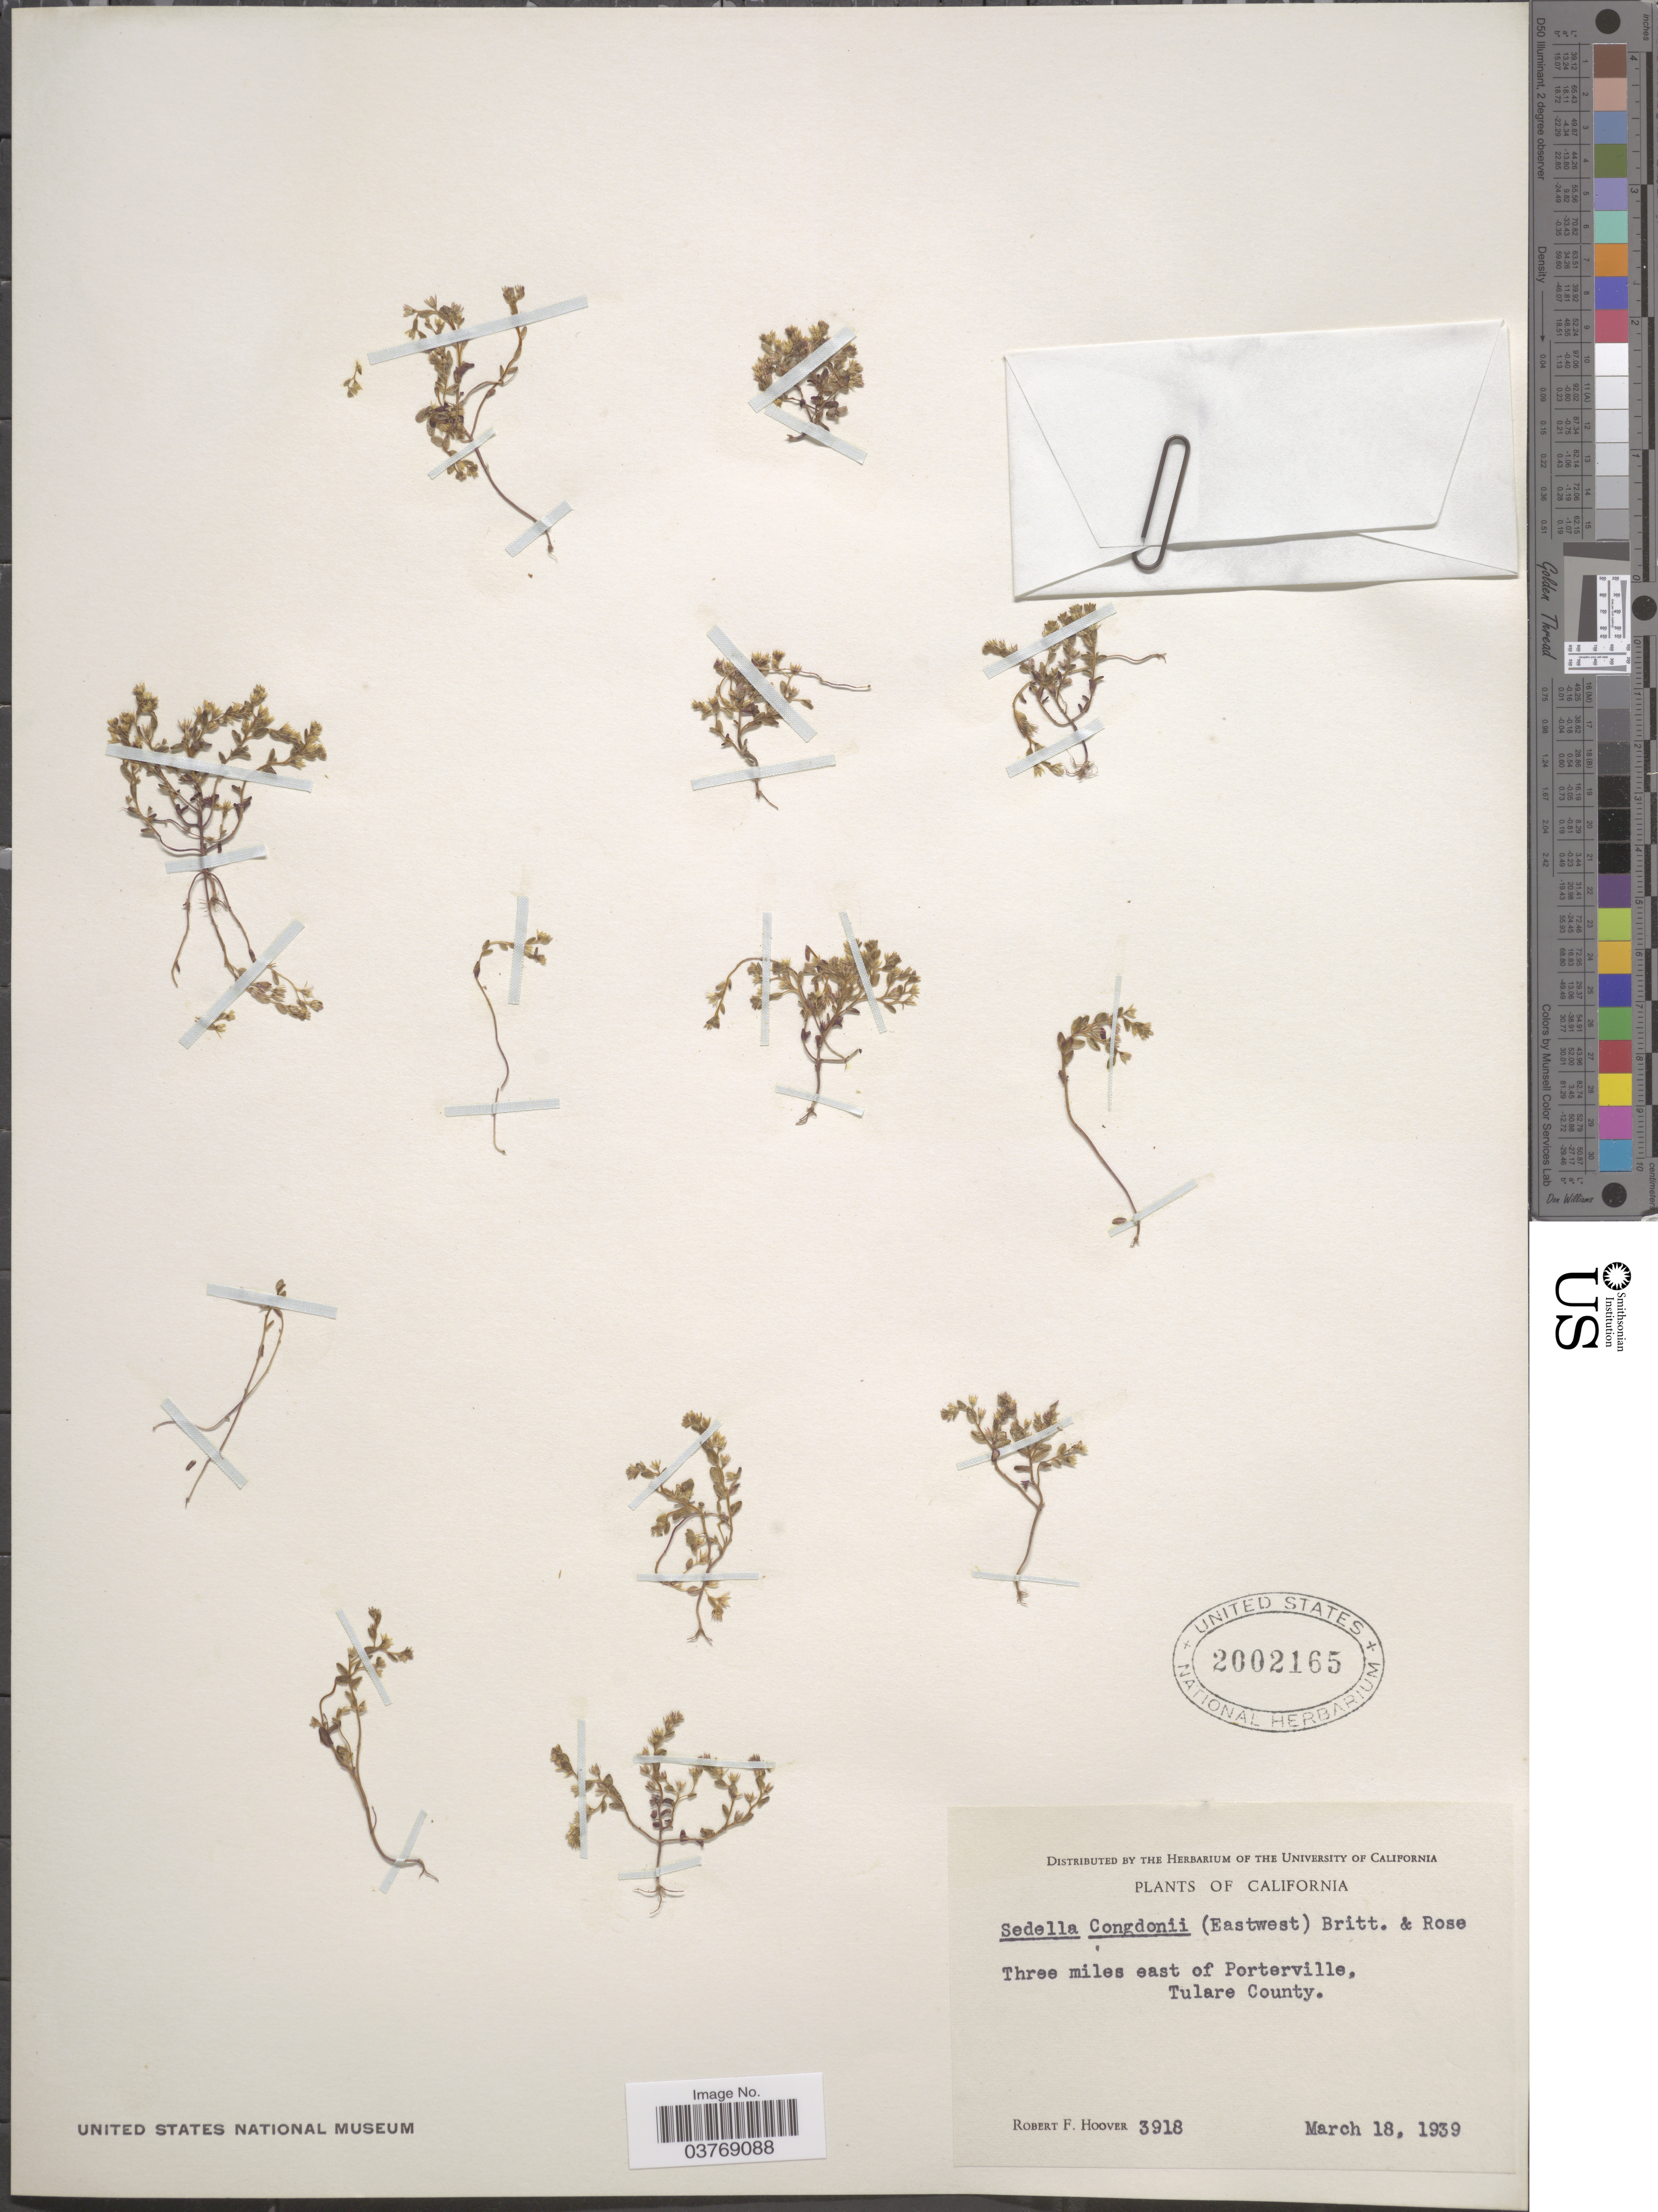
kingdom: Plantae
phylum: Tracheophyta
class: Magnoliopsida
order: Saxifragales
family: Crassulaceae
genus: Sedella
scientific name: Sedella congdonii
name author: (Eastw.) Britton & Rose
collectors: R. F. Hoover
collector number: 3918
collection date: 1939-03-18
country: United States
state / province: California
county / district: Tulare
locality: Three miles east of Porterville, Tulare County.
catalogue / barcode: US 2002165